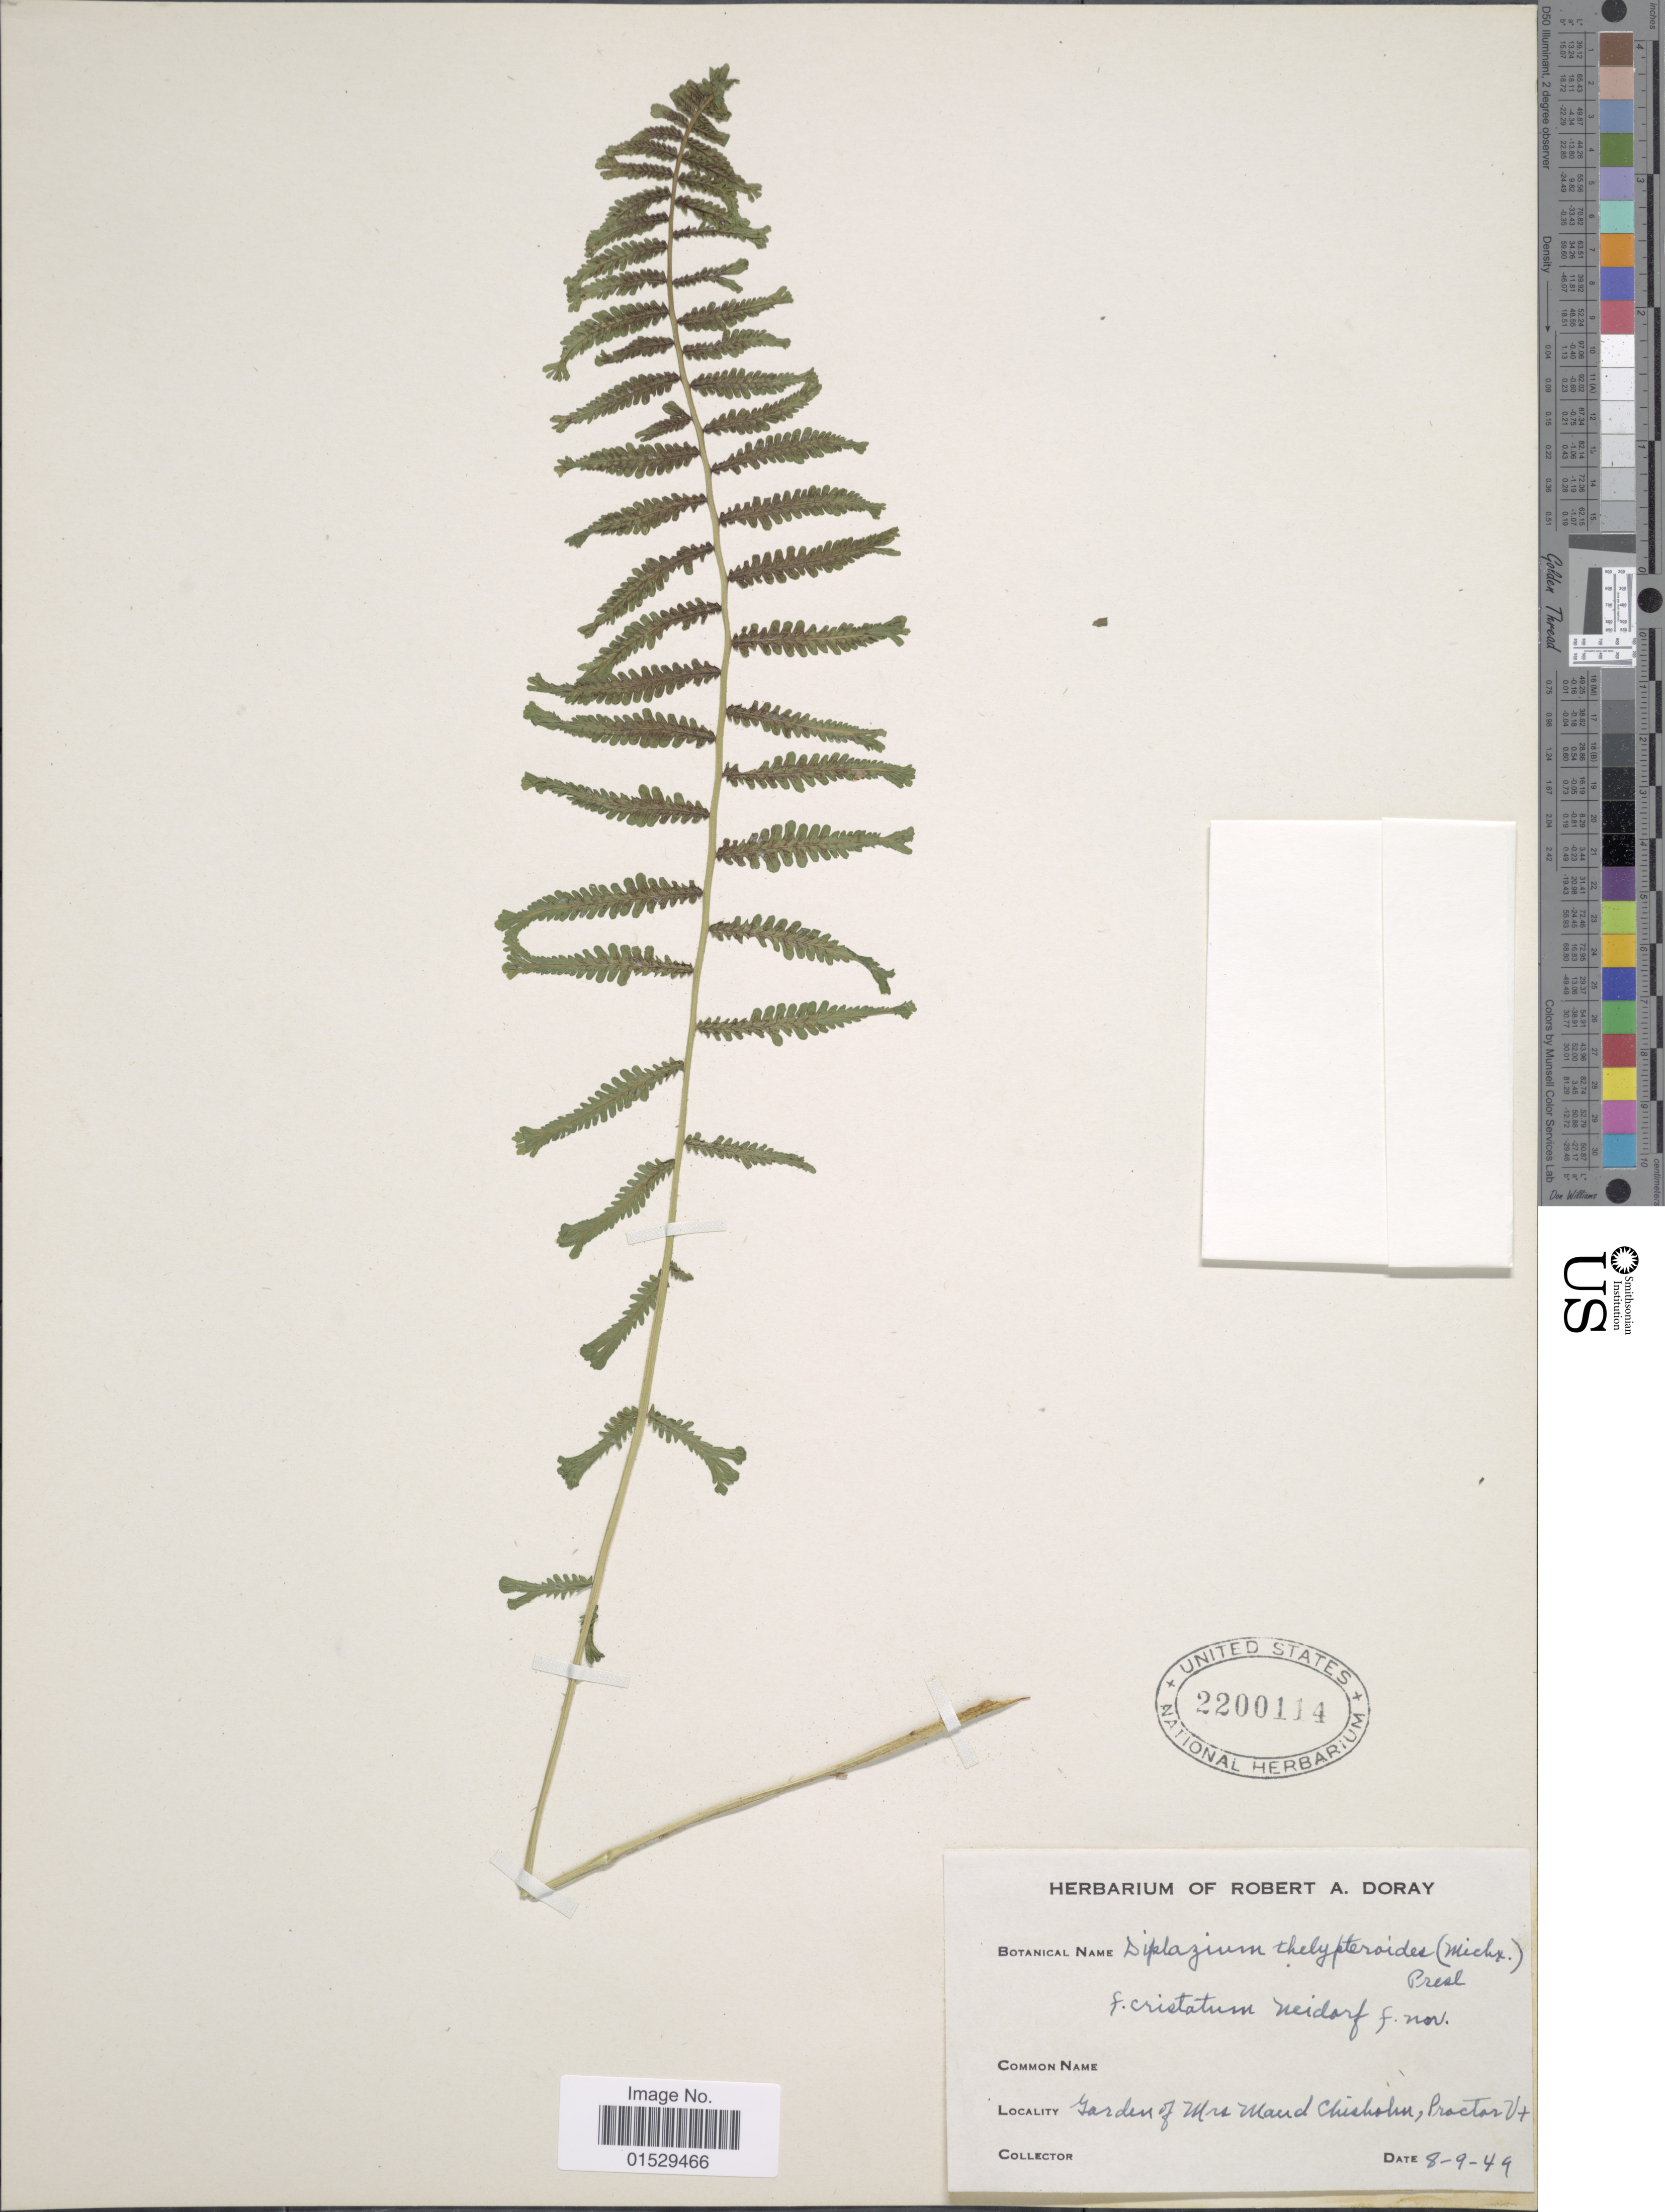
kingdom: Plantae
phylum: Tracheophyta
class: Polypodiopsida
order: Polypodiales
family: Athyriaceae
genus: Athyrium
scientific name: Athyrium sp.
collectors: ex herb. Robert A. Doray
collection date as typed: Transcribed d/m/y: 9/8/49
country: United States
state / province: Vermont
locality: Garden of Mrs. Maud Chisholm, Proctor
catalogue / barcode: US 2200114